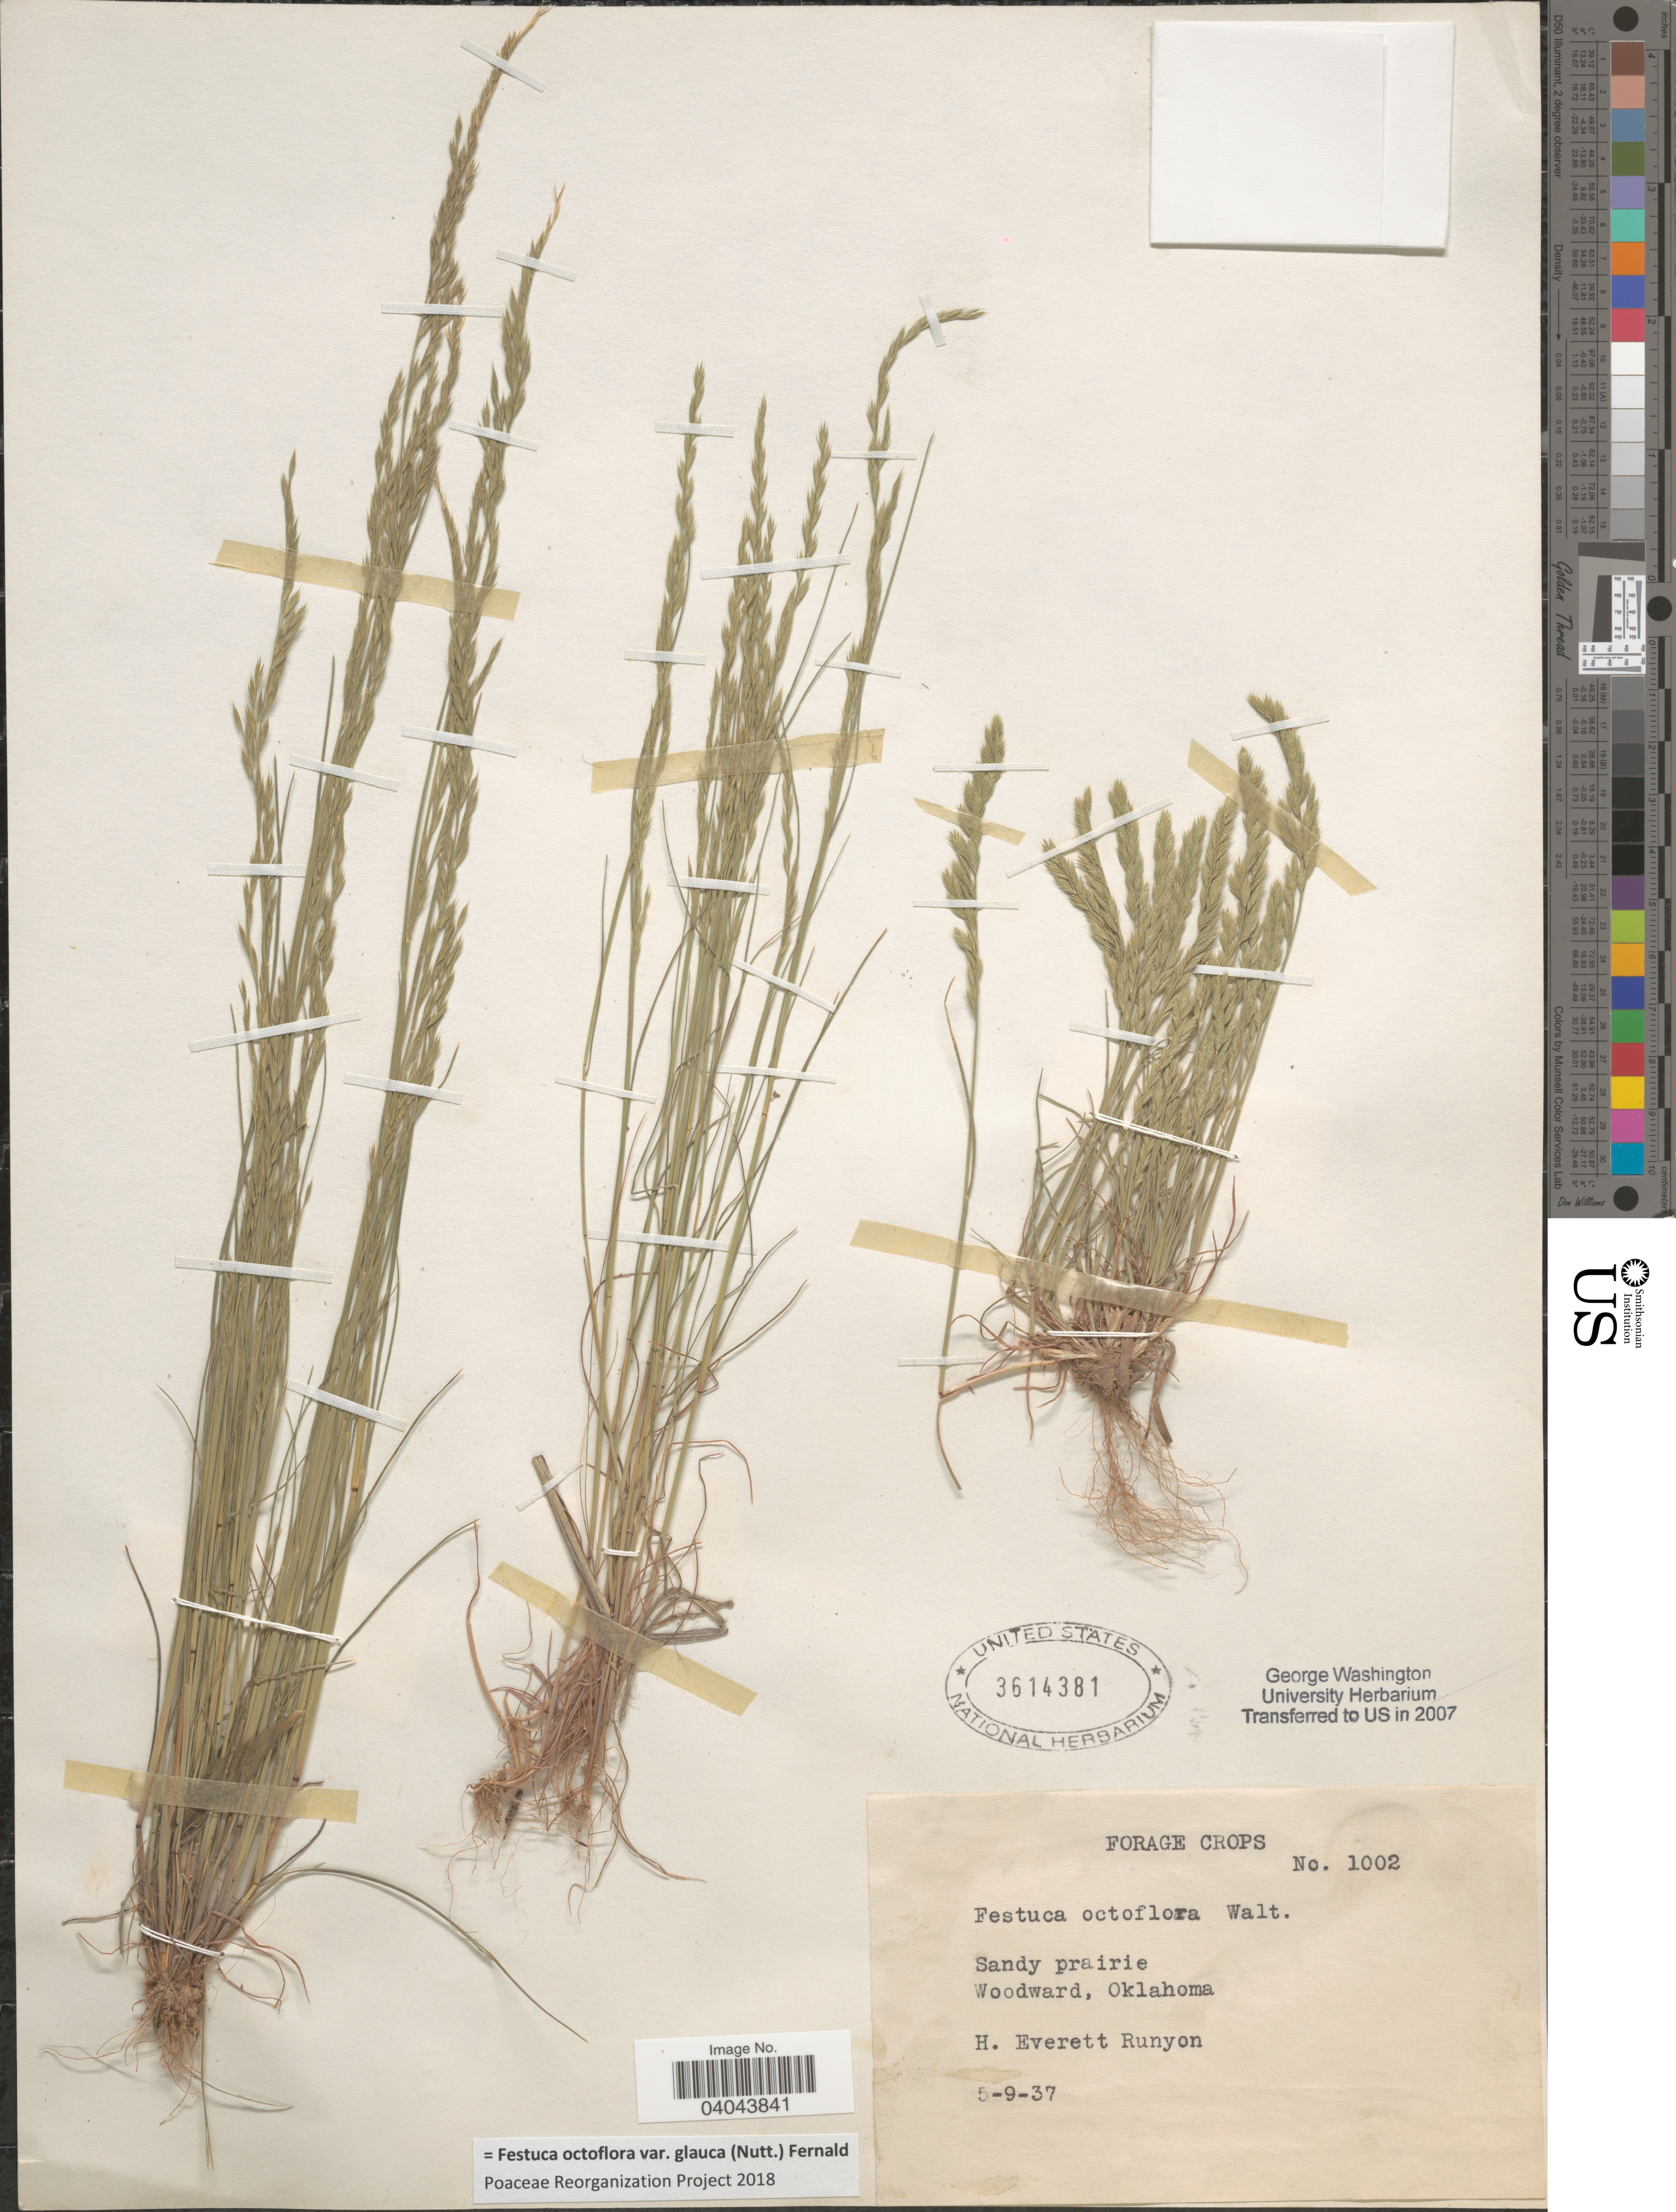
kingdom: Plantae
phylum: Tracheophyta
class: Liliopsida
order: Poales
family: Poaceae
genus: Festuca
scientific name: Festuca octoflora var. glauca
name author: (Nutt.) Fernald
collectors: H. E. Runyon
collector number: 1002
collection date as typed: Transcribed d/m/y: 9/5/37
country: United States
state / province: Oklahoma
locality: Woodward.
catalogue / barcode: US 3614381